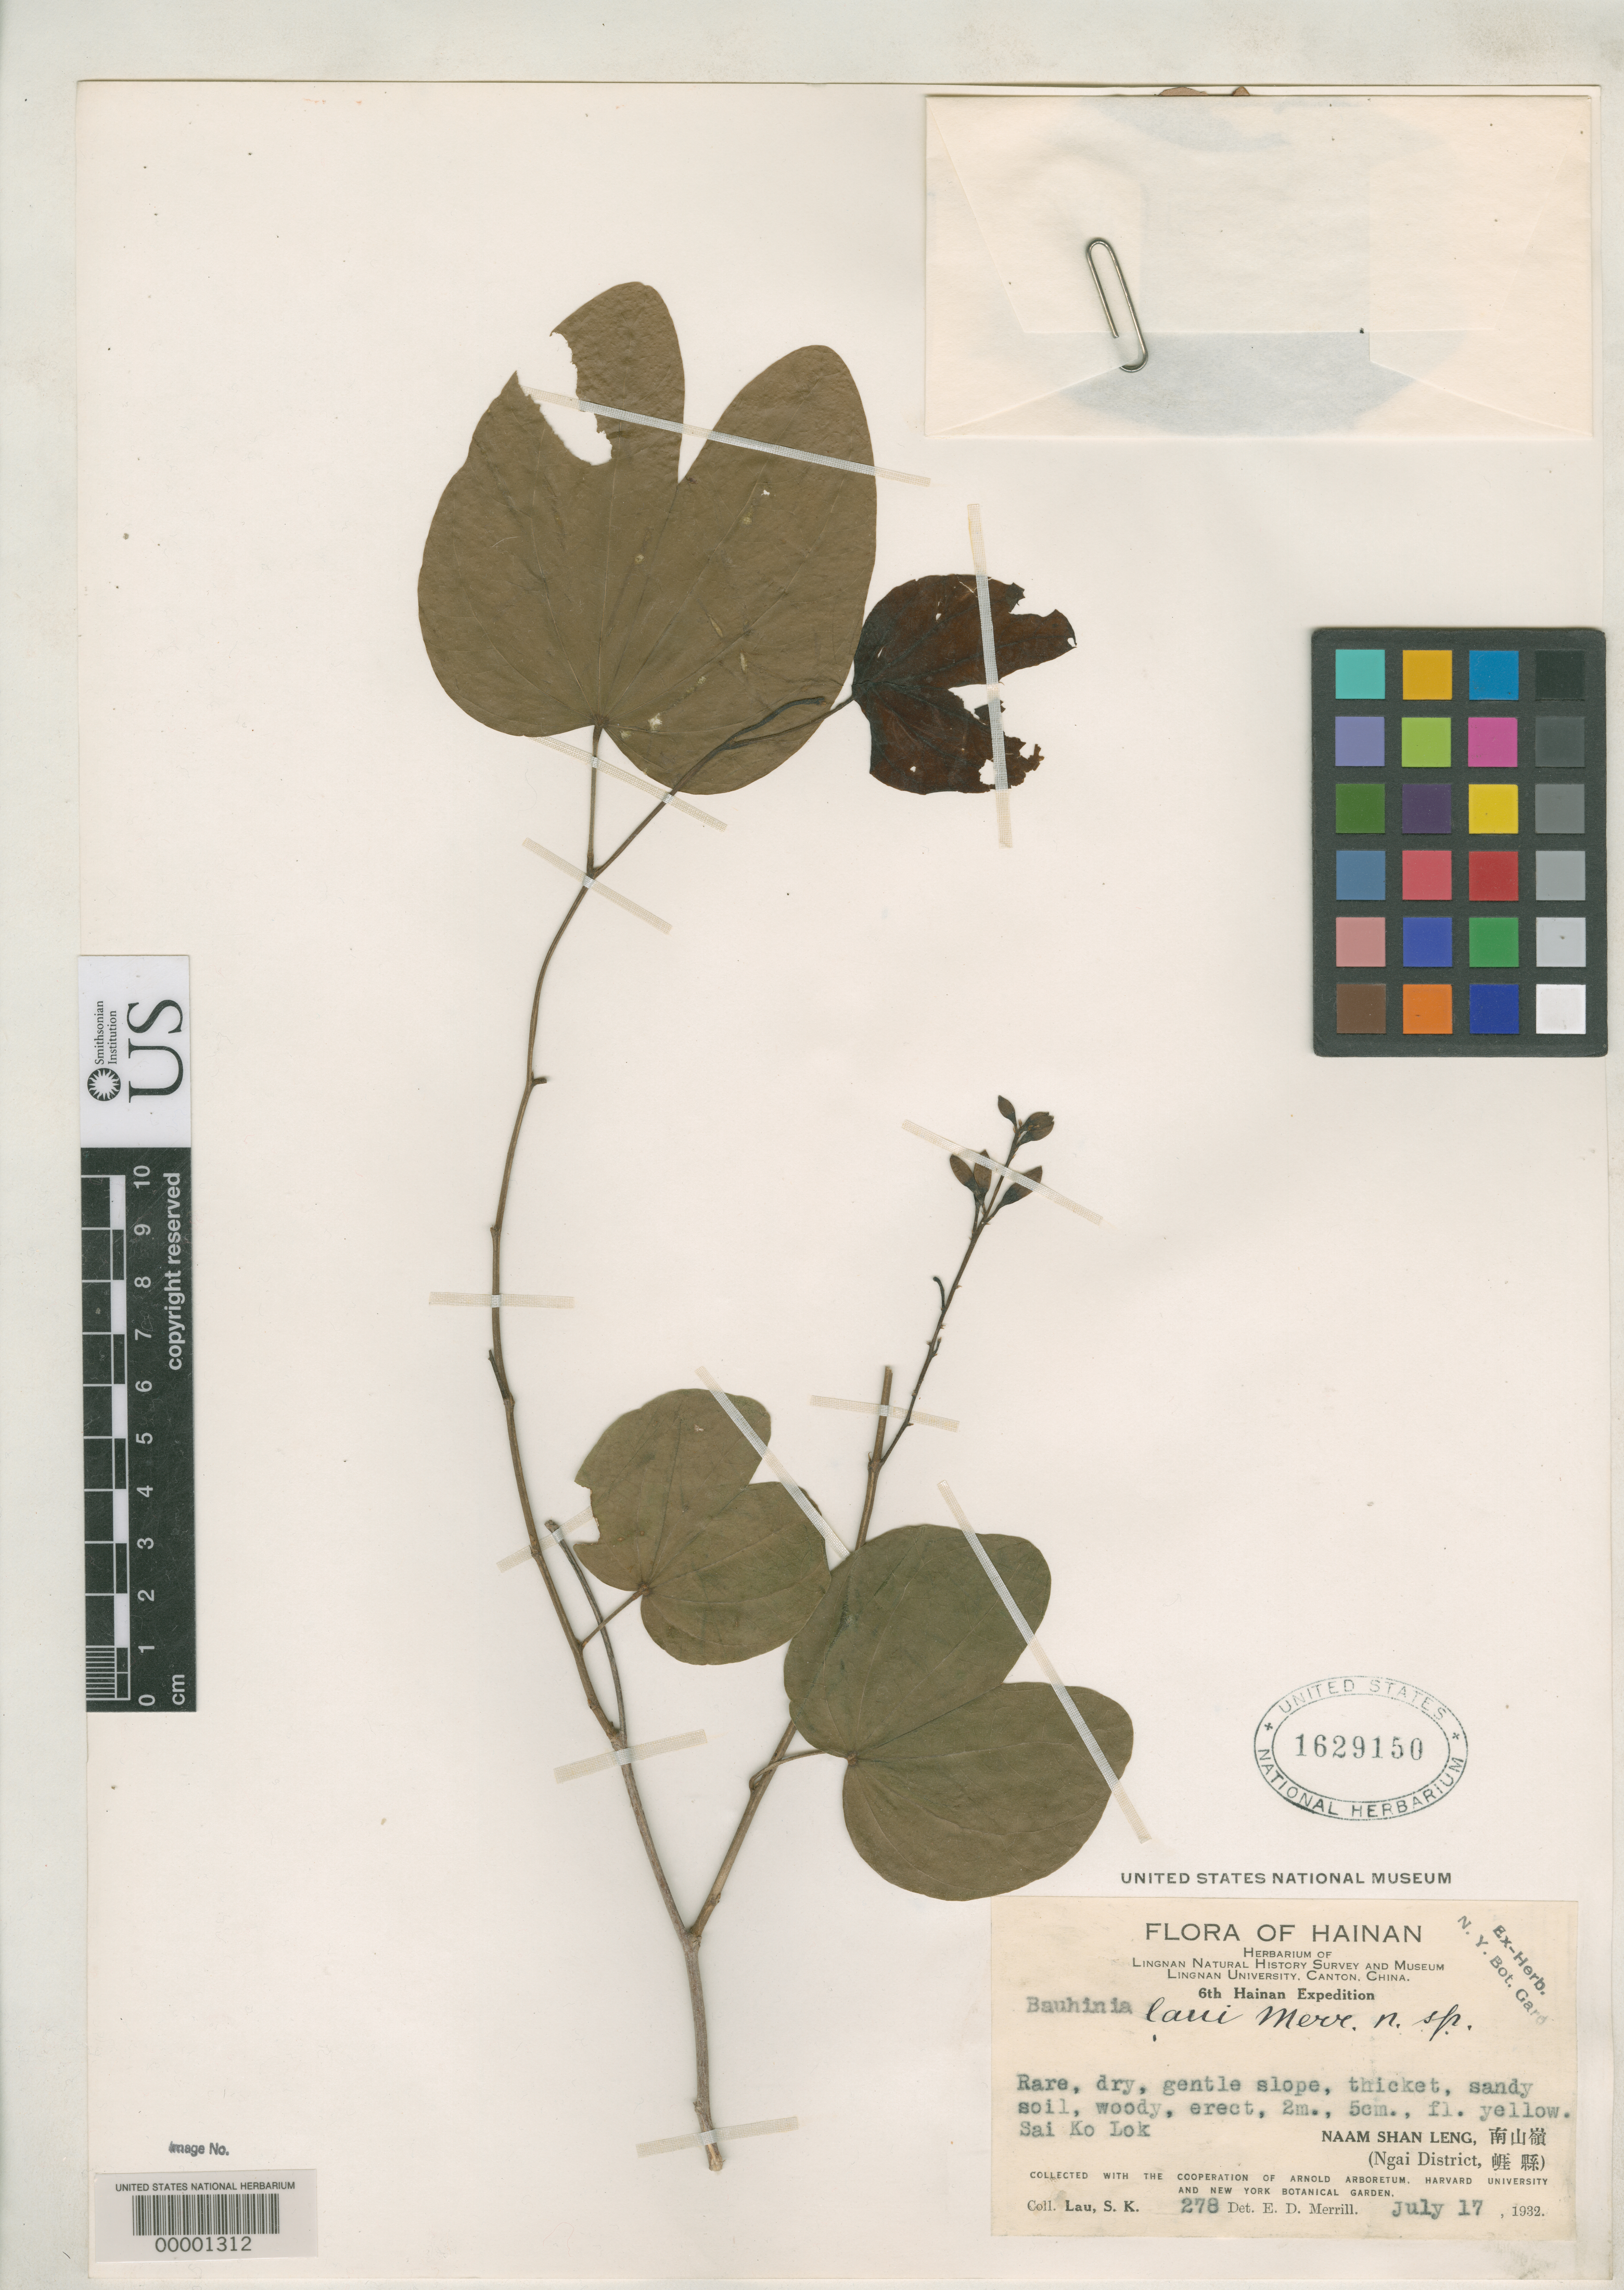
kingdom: Plantae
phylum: Tracheophyta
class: Magnoliopsida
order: Fabales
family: Fabaceae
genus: Bauhinia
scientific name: Bauhinia laui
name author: Merr.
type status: Isotype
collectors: S. K. Lau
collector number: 278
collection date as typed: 17 Jul 1932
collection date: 1932-07-17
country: China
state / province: Hainan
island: Hainan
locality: Ngai Dist.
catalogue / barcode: US 1629150